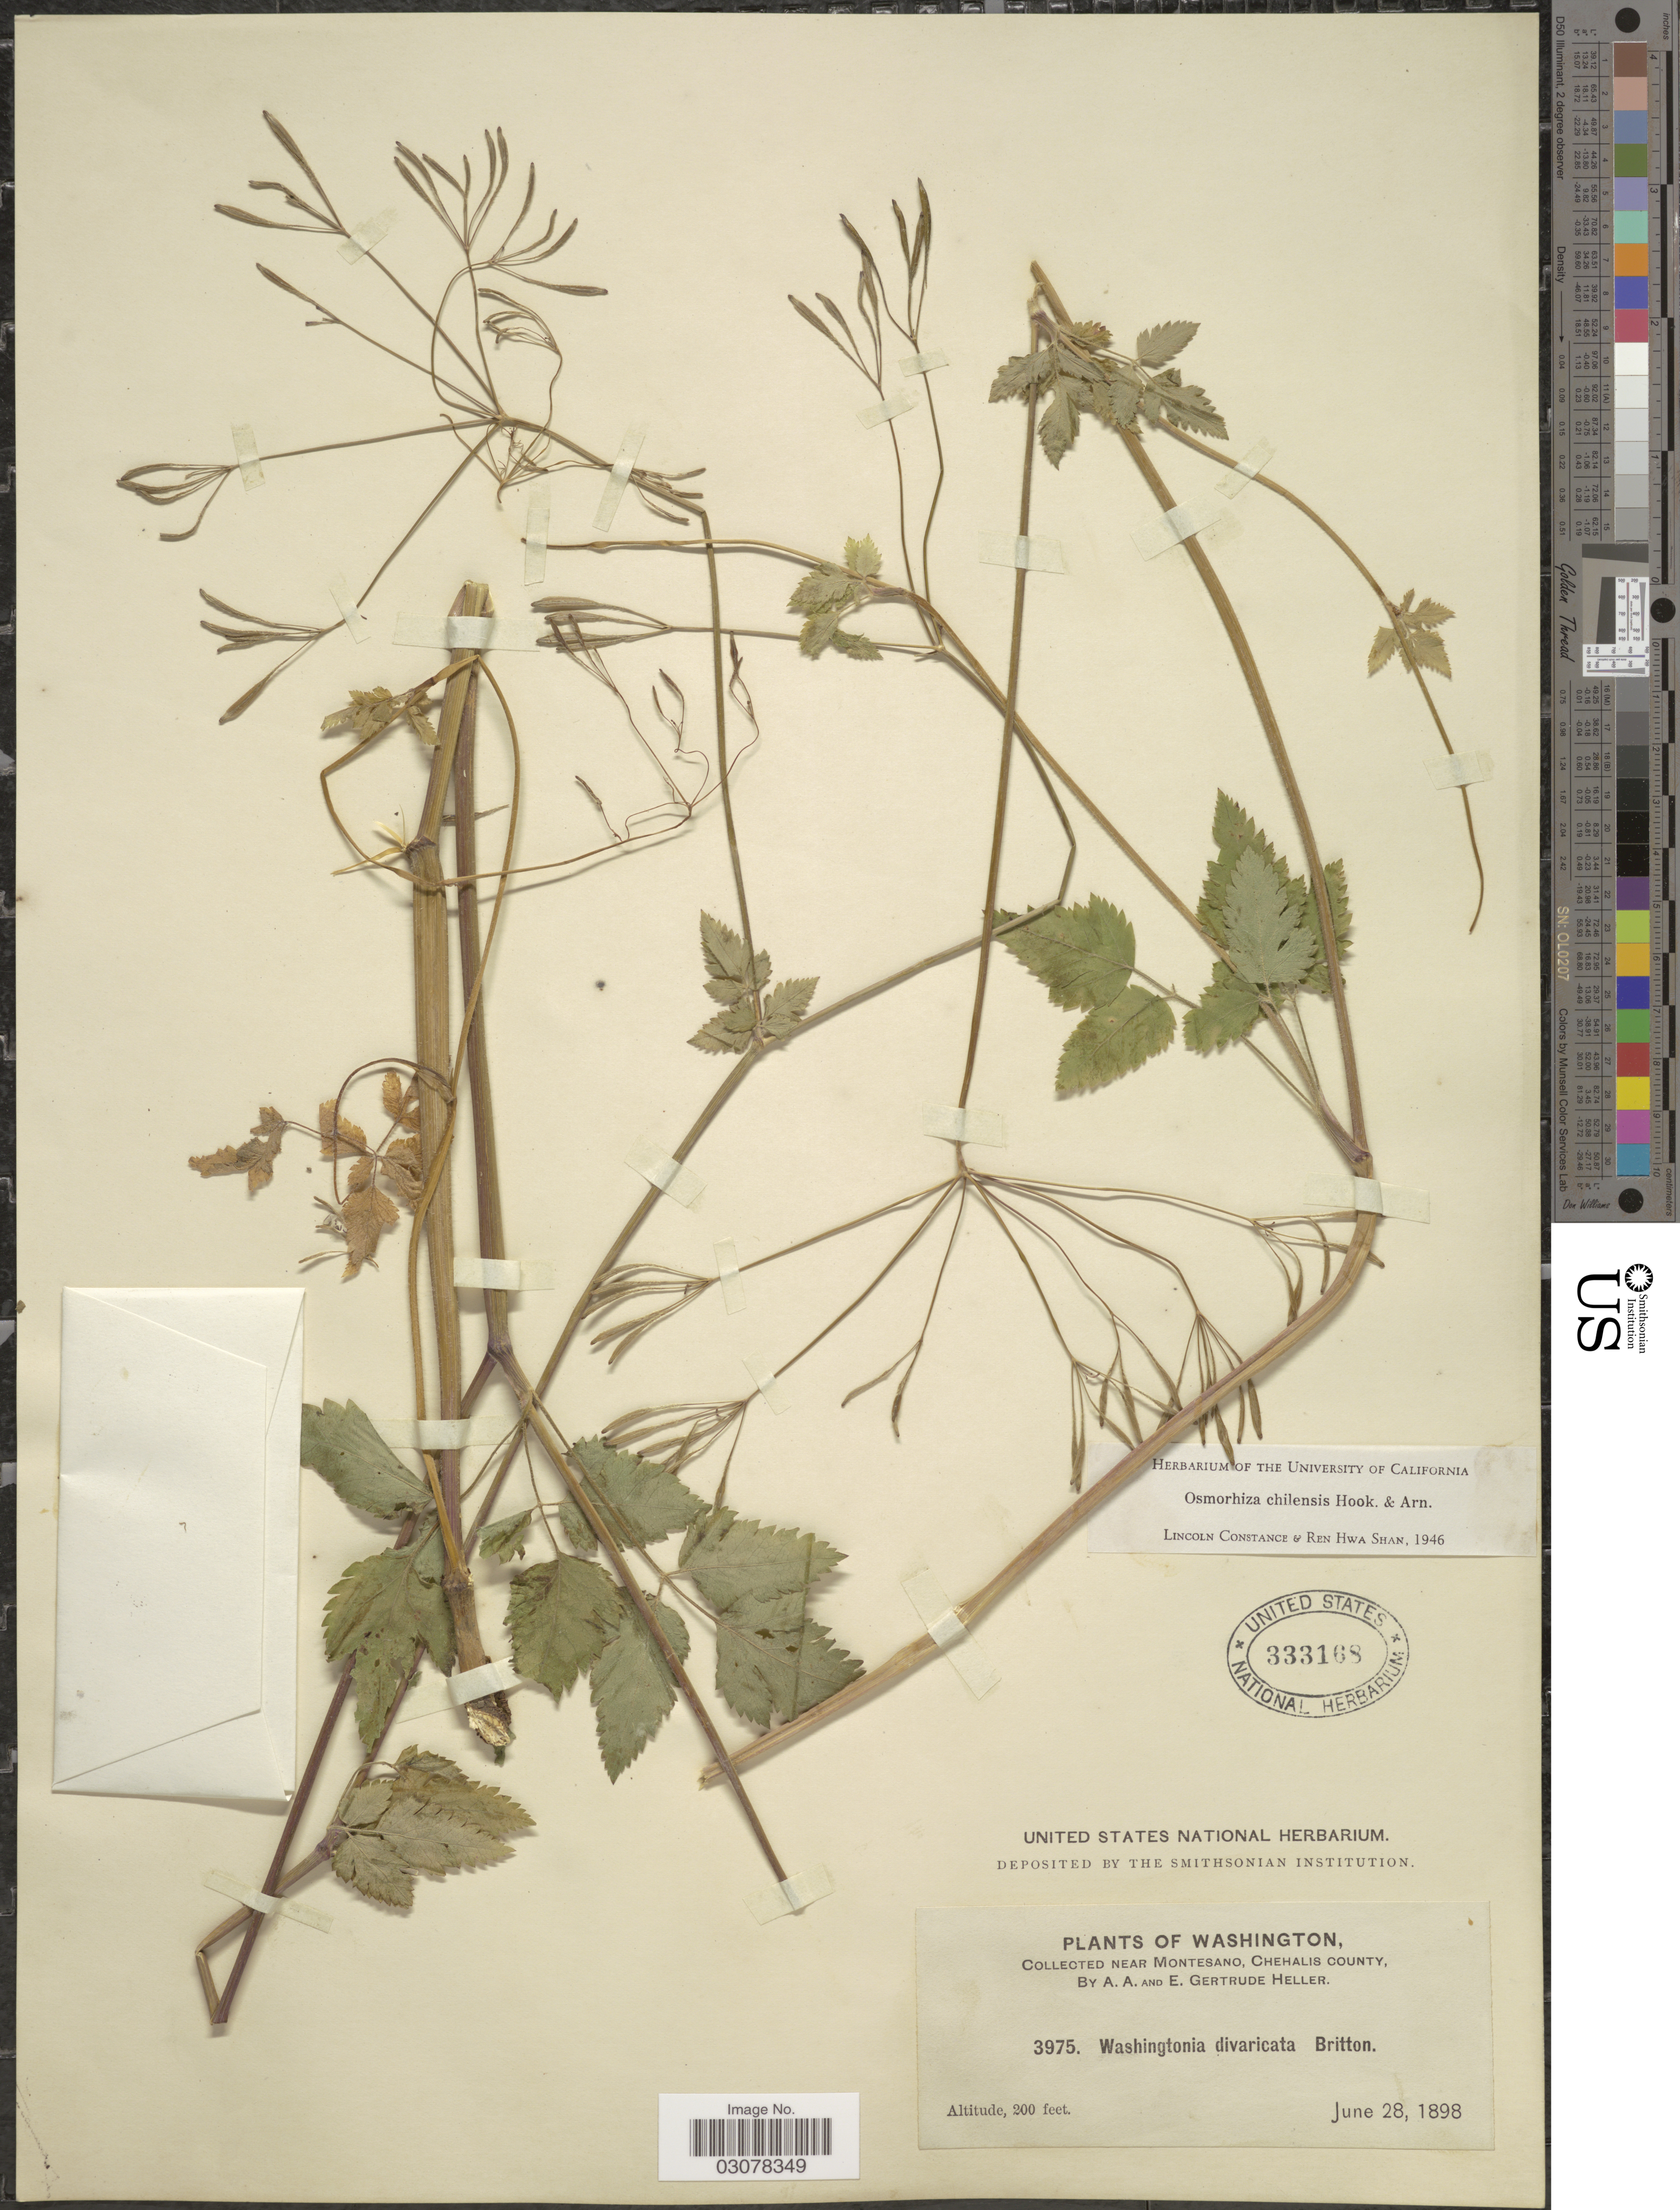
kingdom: Plantae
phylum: Tracheophyta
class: Magnoliopsida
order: Apiales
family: Apiaceae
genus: Osmorhiza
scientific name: Osmorhiza chilensis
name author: Hook. & Arn.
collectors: A. A. Heller & E. G. Heller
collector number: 3975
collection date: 1898-06-28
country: United States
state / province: Washington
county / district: Grays Harbor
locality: Near Montesano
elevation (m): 61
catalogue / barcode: US 333168